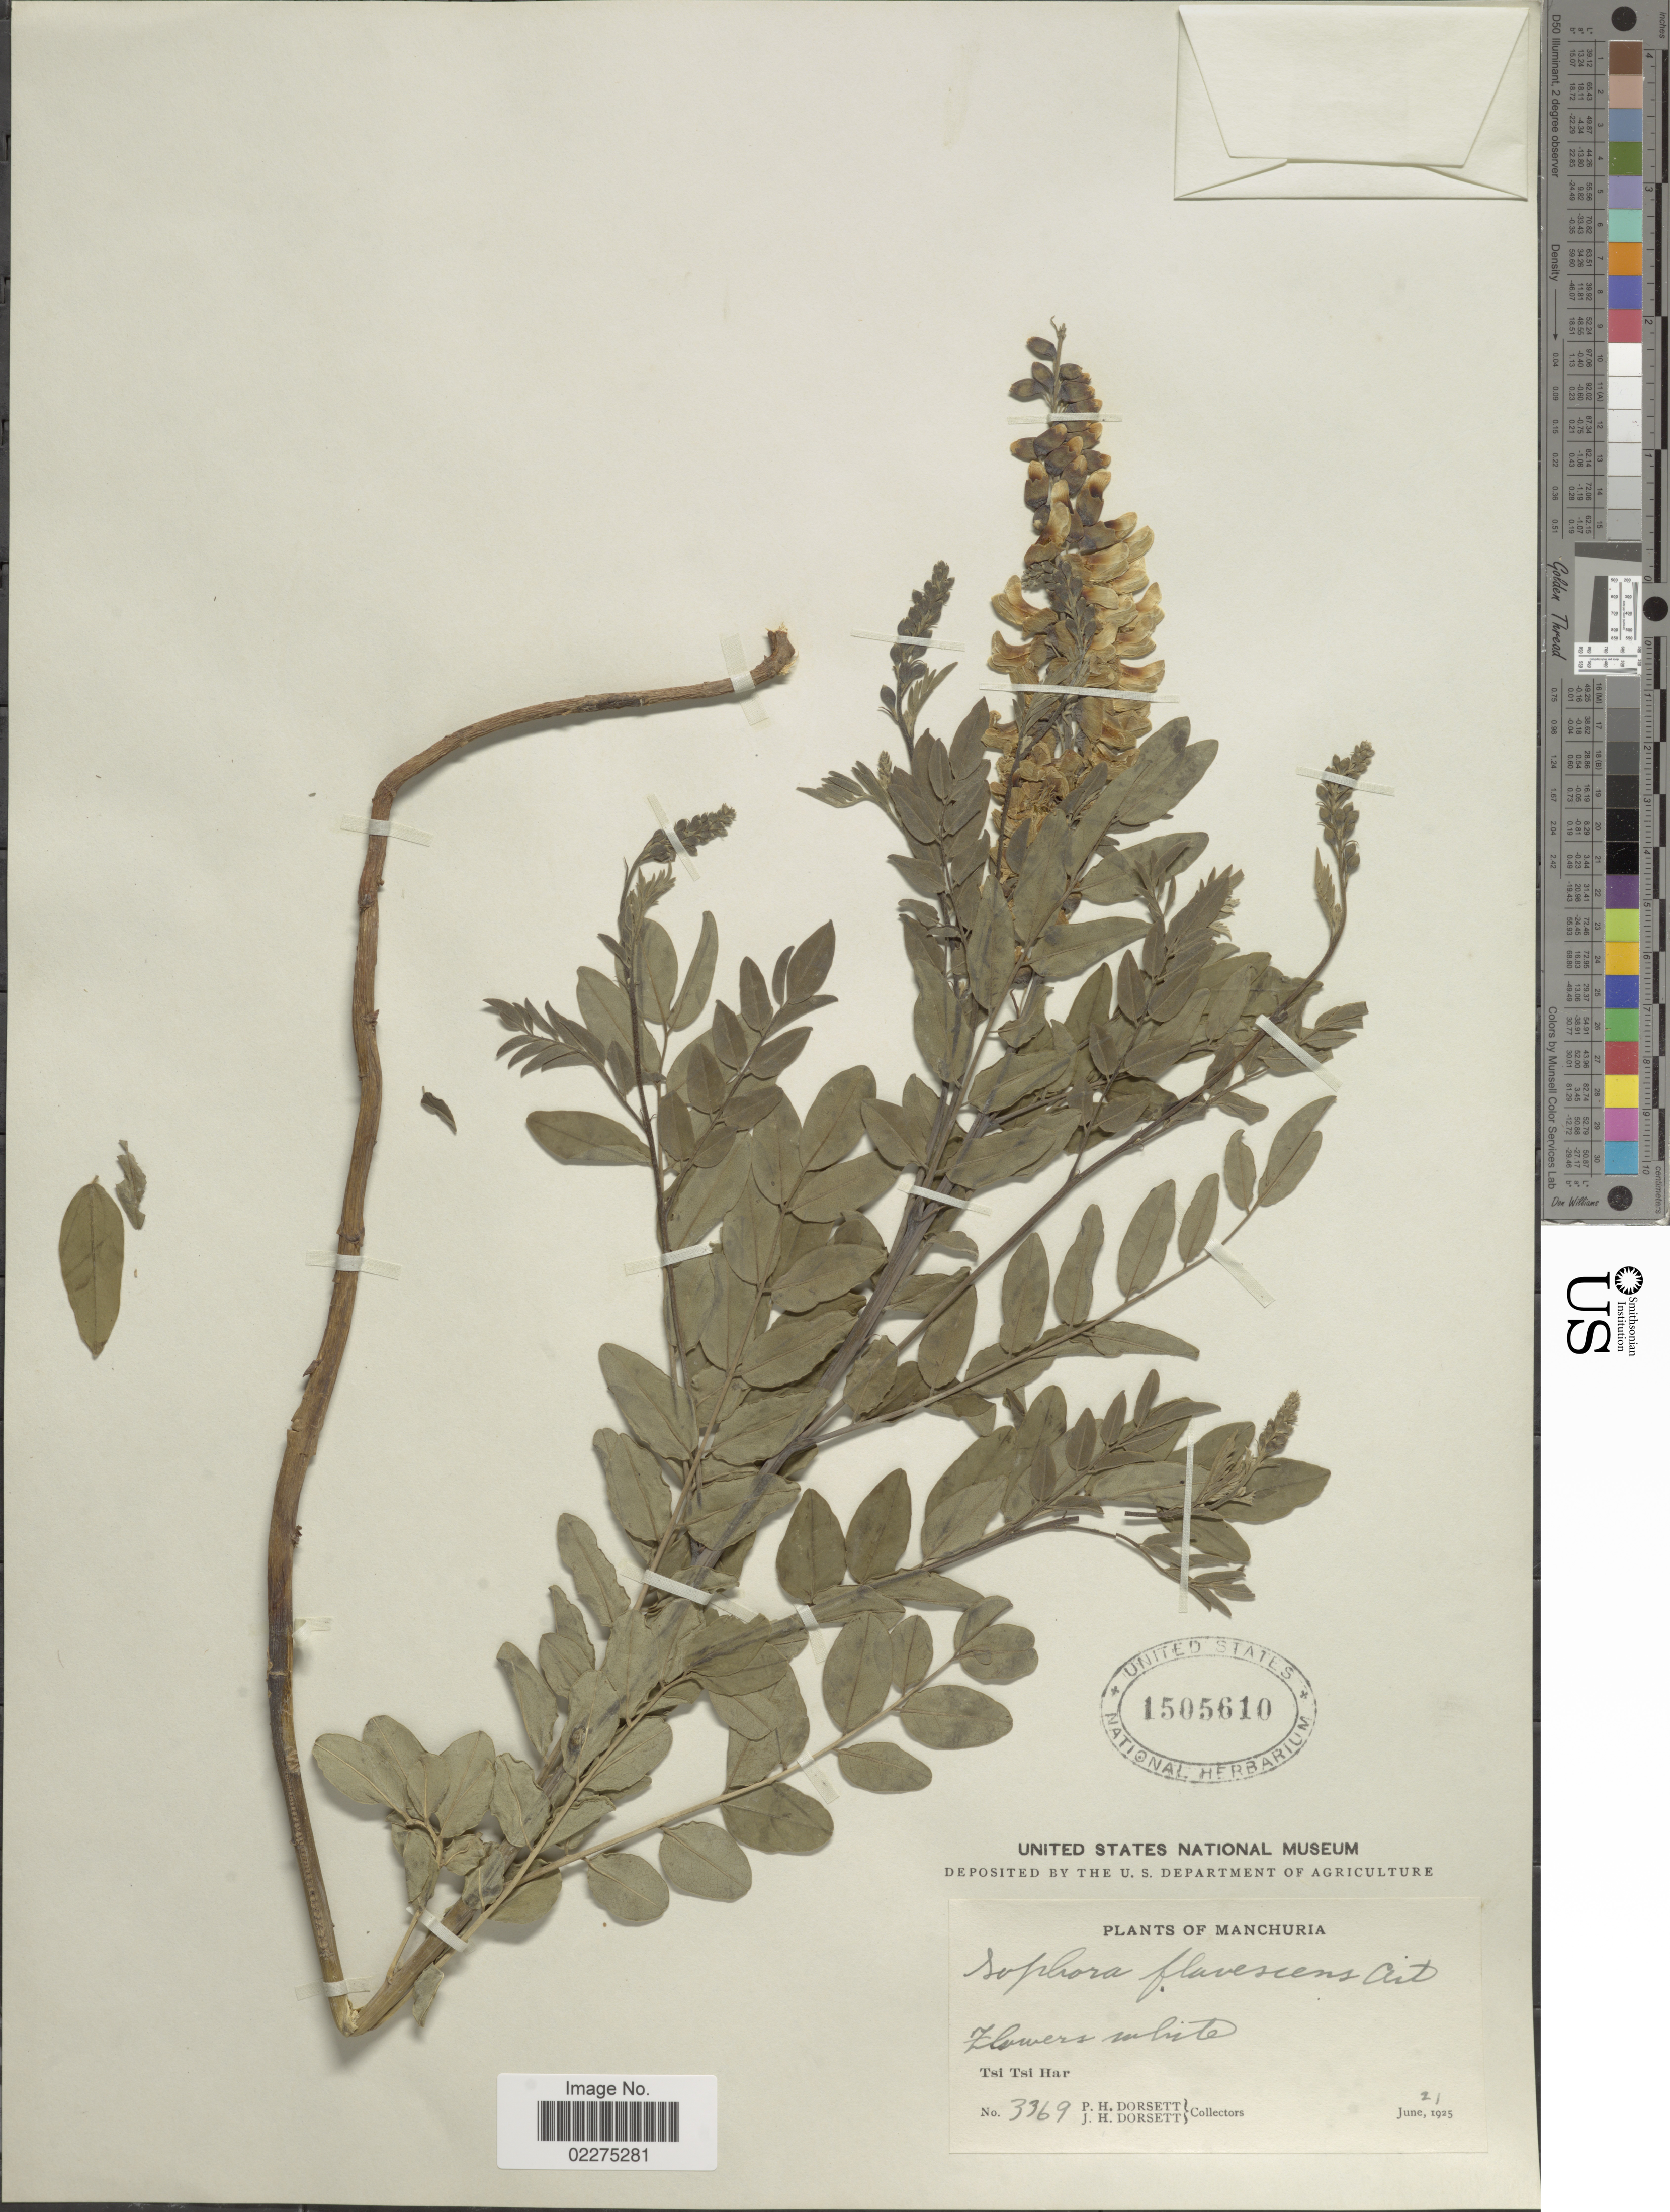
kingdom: Plantae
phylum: Tracheophyta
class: Magnoliopsida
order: Fabales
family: Fabaceae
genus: Sophora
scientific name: Sophora flavescens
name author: Aiton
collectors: P. H. Dorsett & J. Dorsett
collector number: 3369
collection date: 1925-06-21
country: China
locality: Manchuria. Tsi Tsi Har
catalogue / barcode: US 1505610